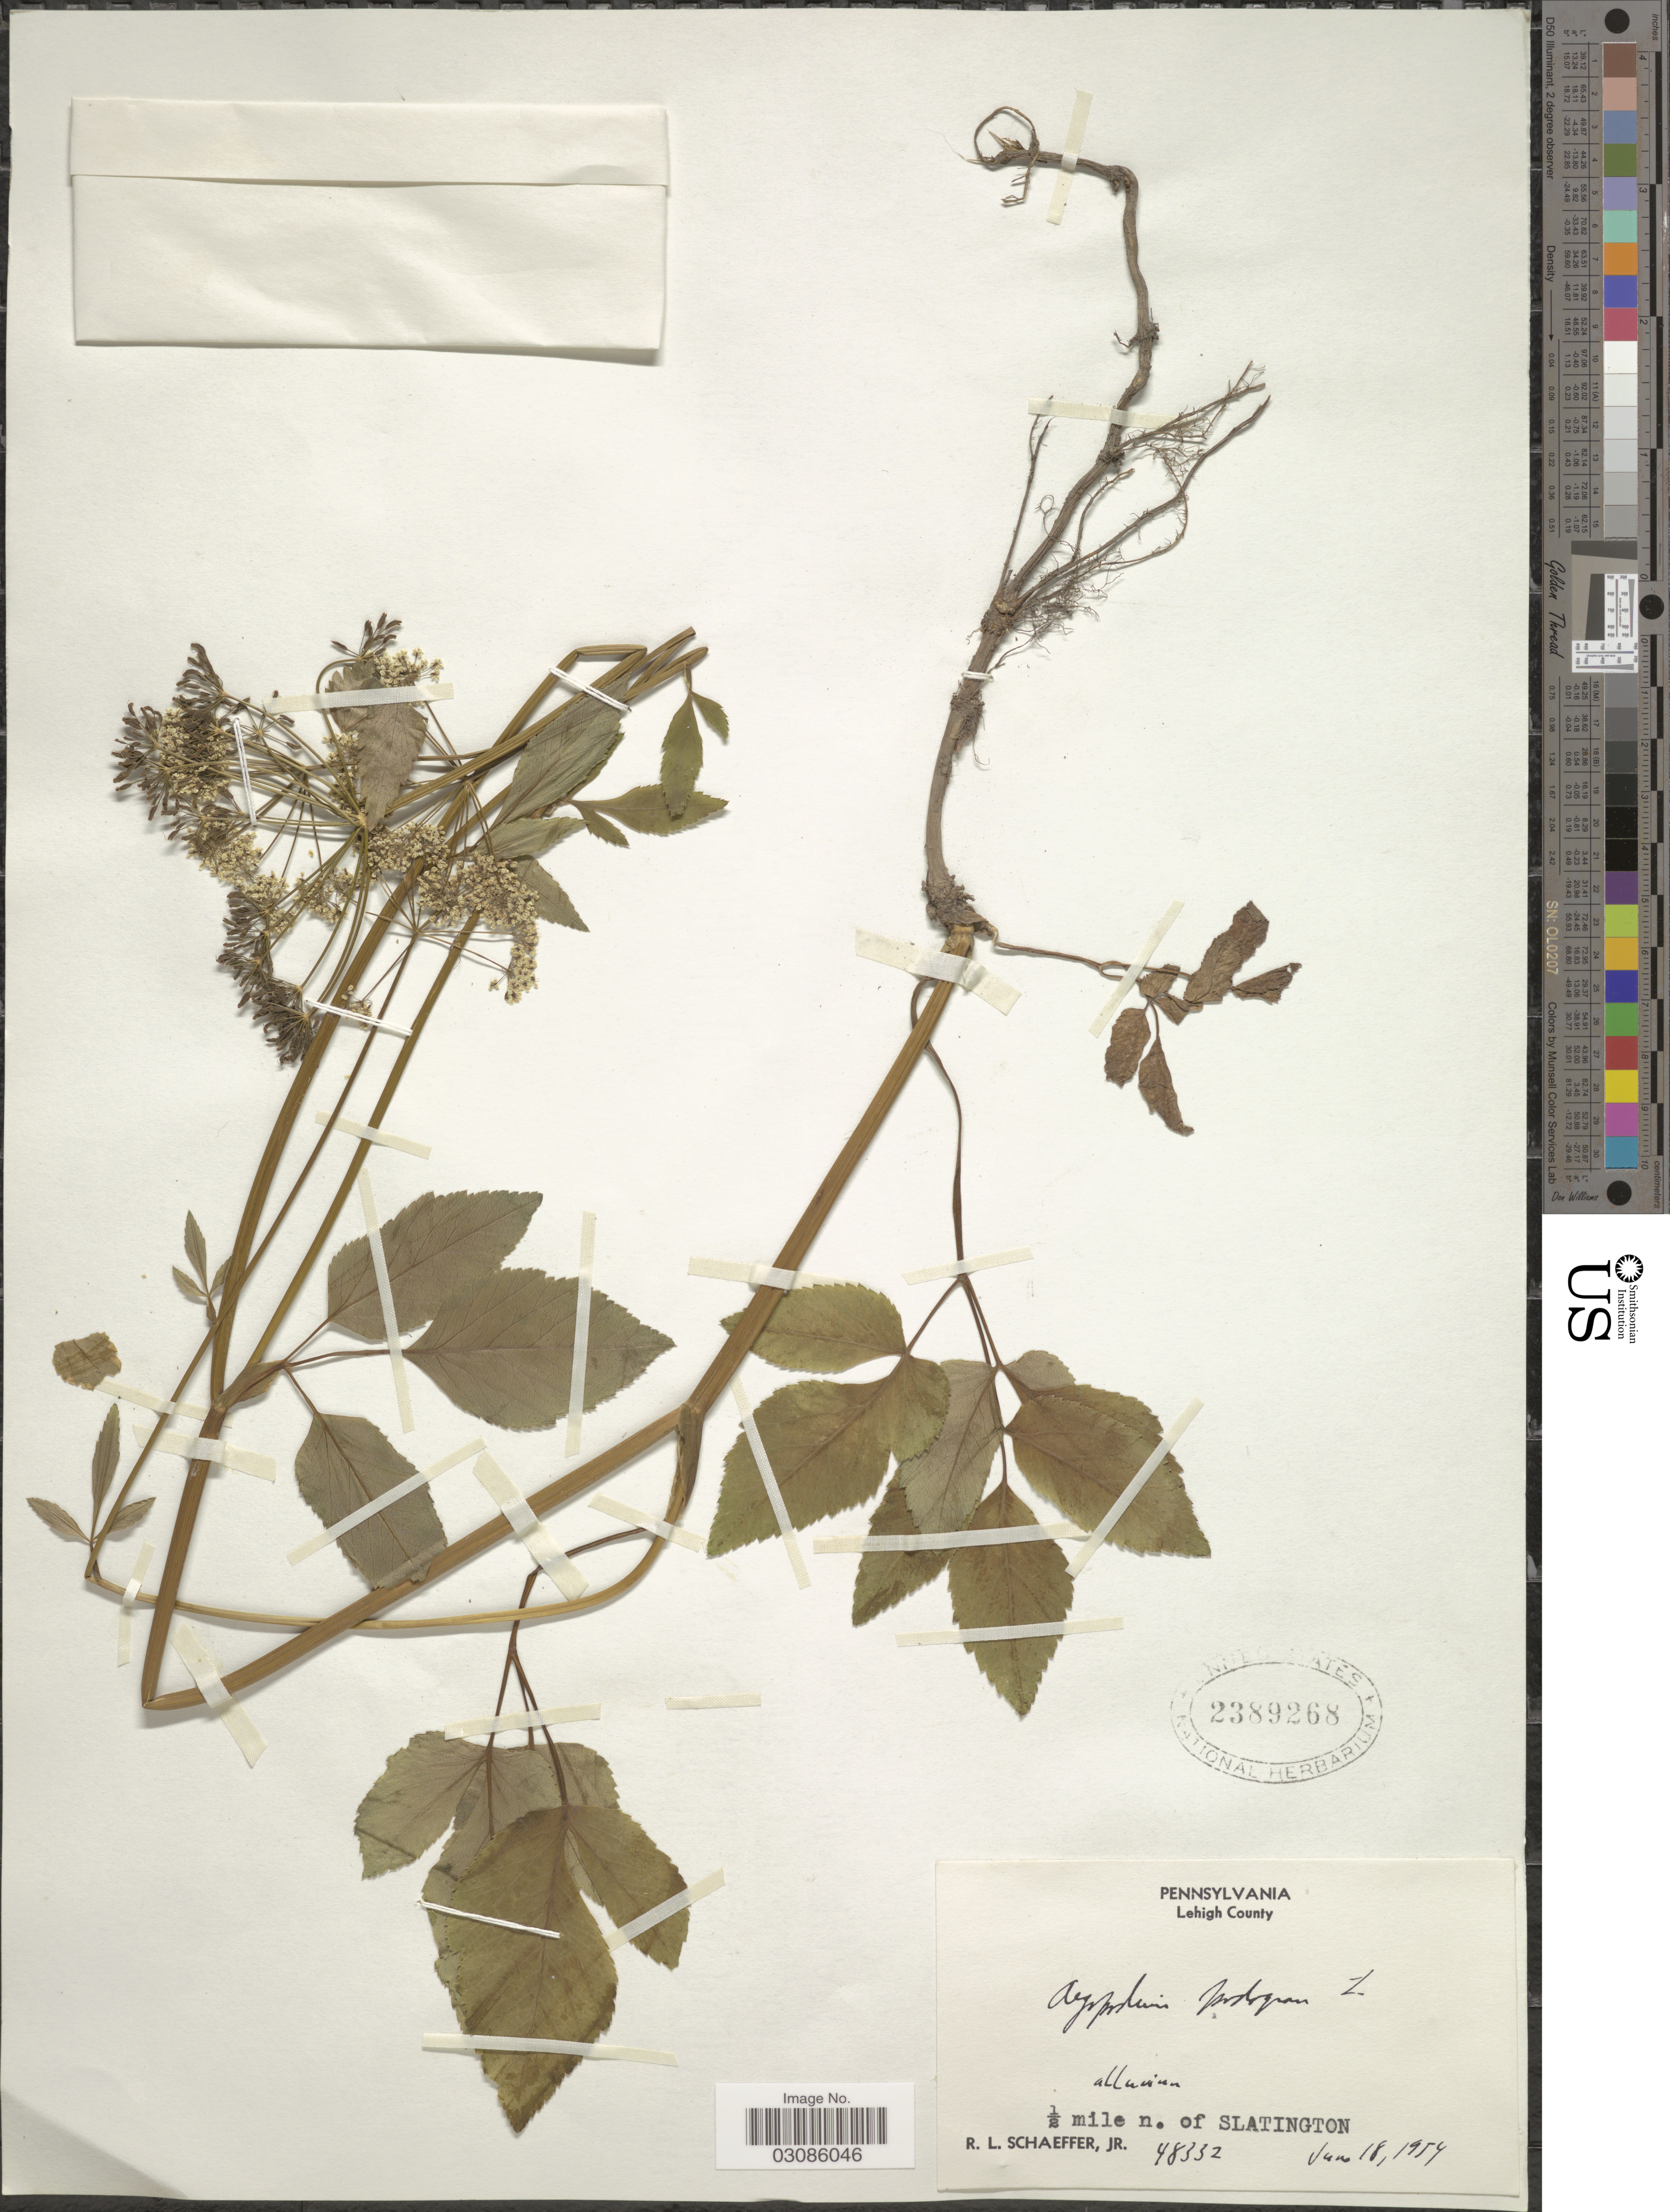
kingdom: Plantae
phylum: Tracheophyta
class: Magnoliopsida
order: Apiales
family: Apiaceae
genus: Aegopodium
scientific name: Aegopodium podagraria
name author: L.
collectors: R. L. Schaeffer Jr.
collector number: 48332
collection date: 1954-06-18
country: United States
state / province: Pennsylvania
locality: Lehigh County, ½ mile n. of Slatington.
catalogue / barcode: US 2389268